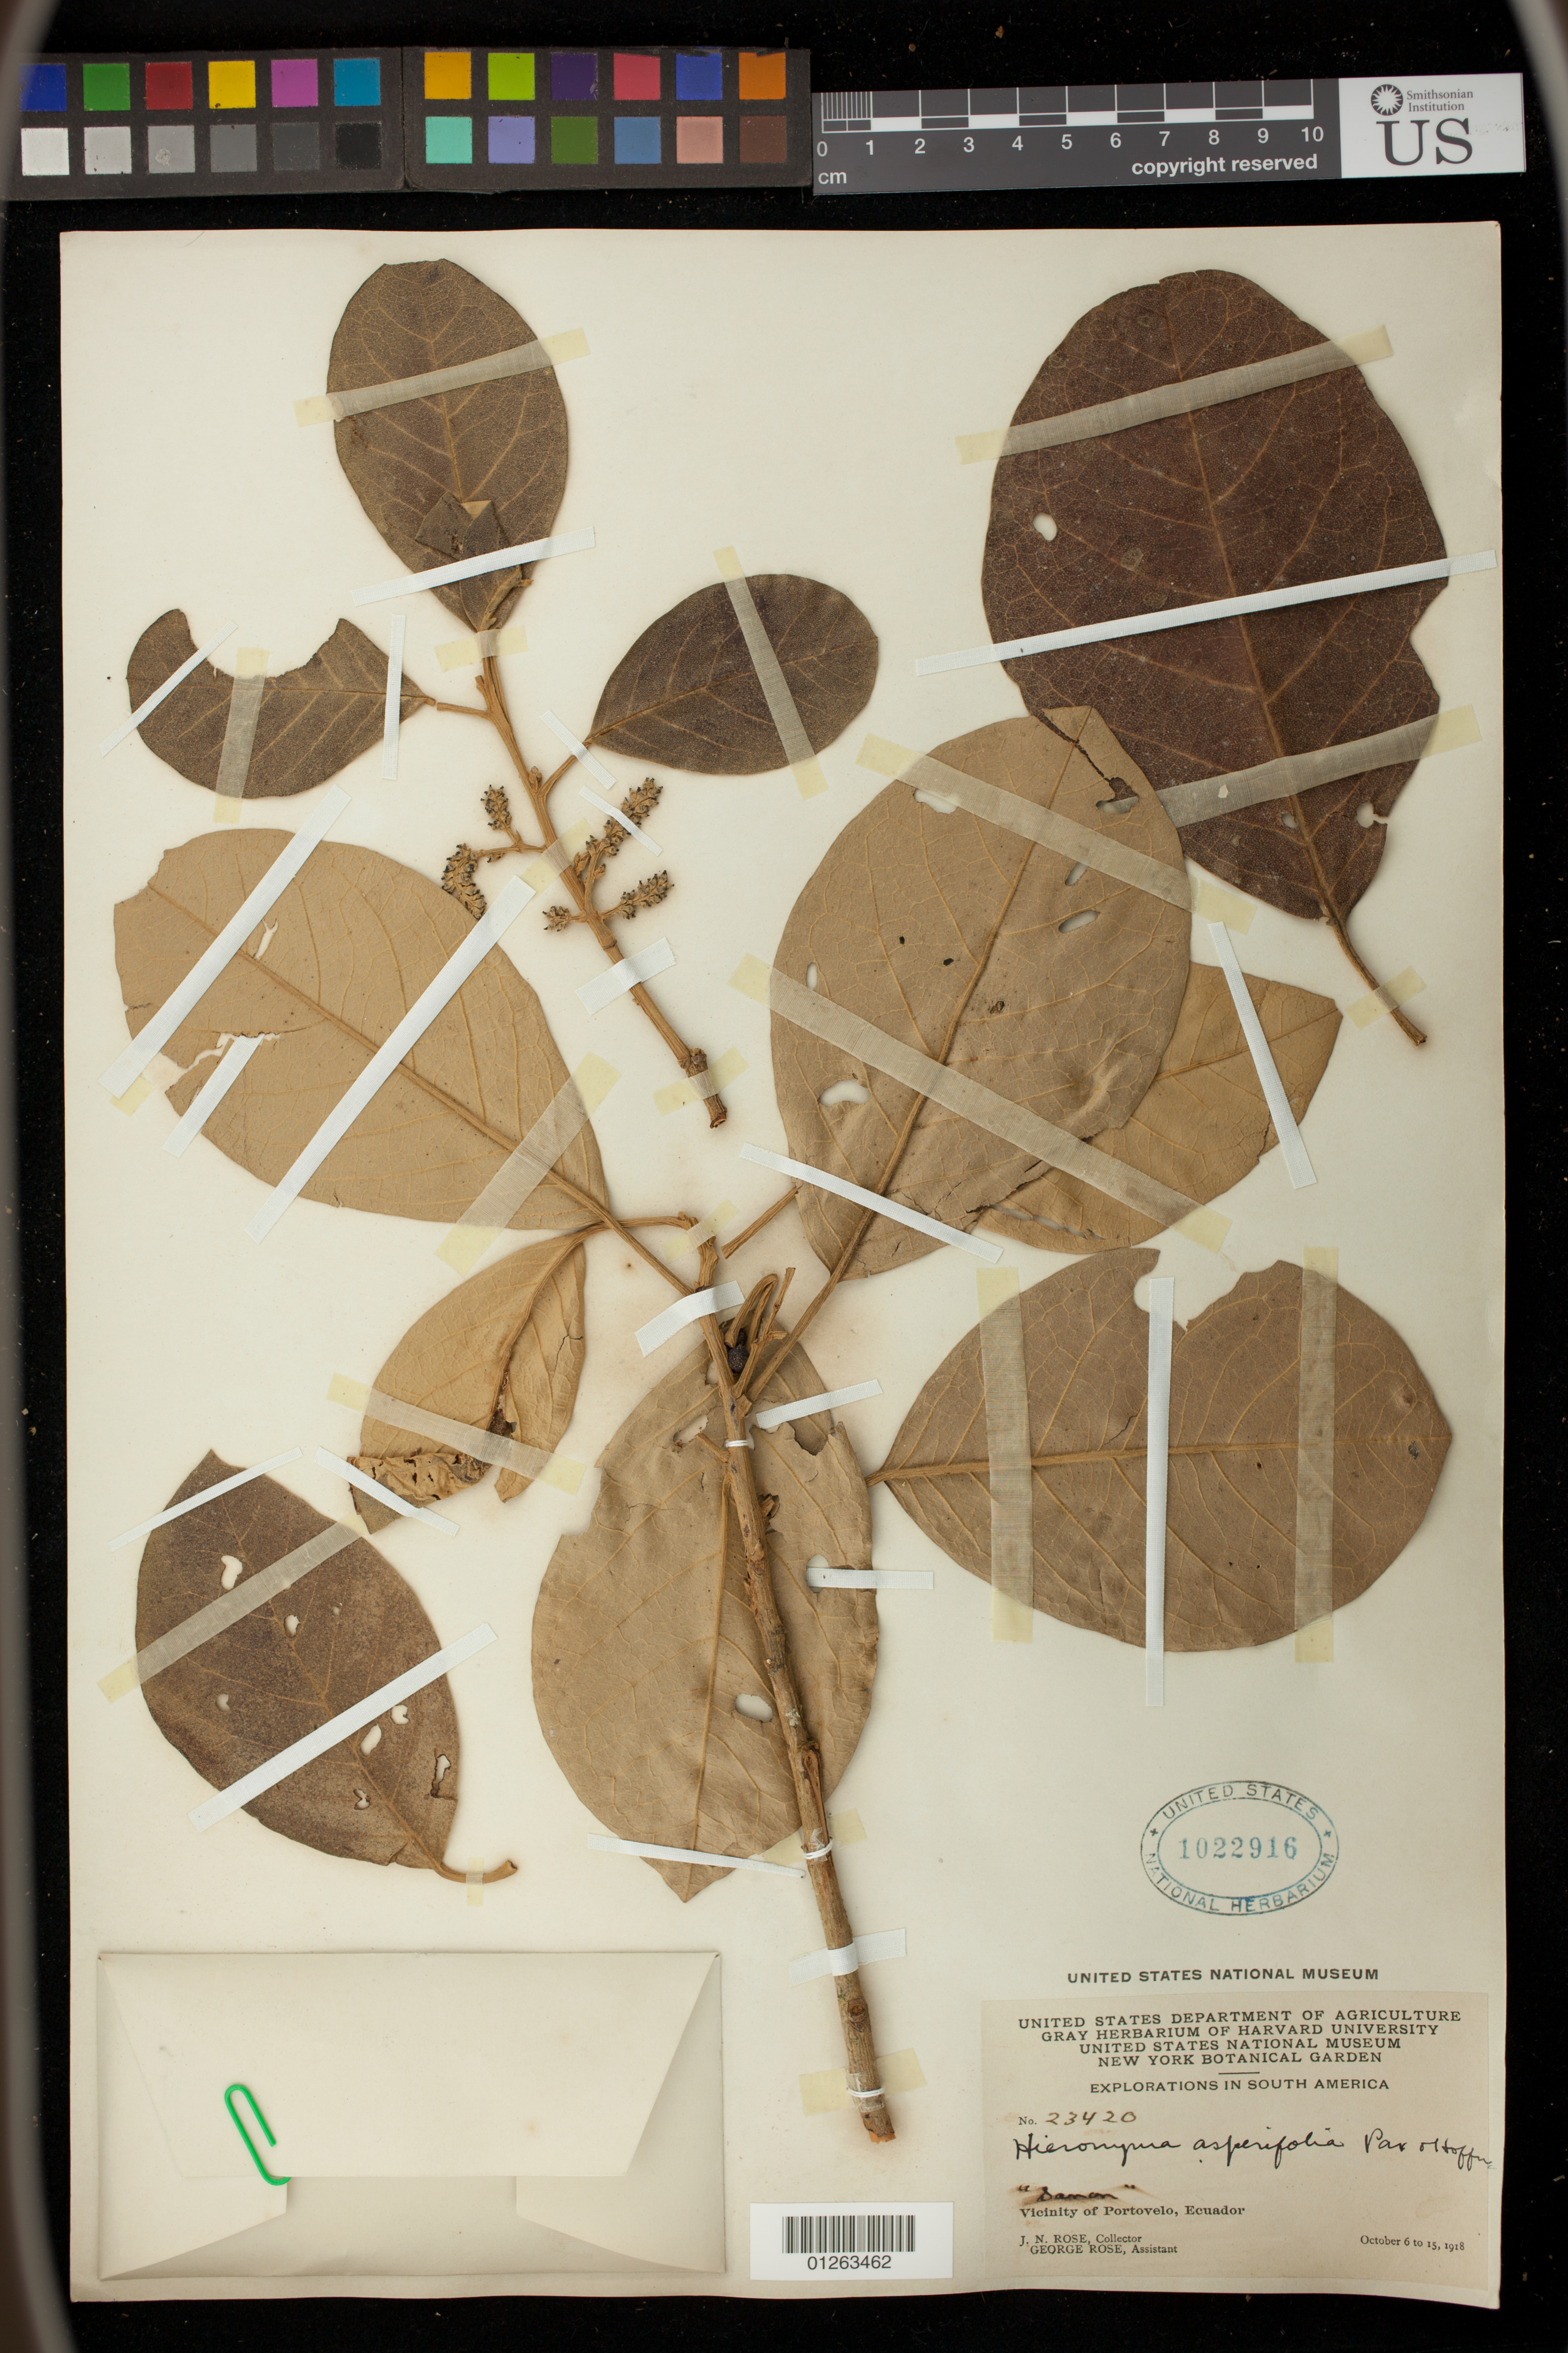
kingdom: Plantae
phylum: Tracheophyta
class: Magnoliopsida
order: Malpighiales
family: Phyllanthaceae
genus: Hieronyma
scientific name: Hieronyma asperifolia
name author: Pax & K. Hoffm.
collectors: J. N. Rose & G. Rose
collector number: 23420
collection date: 1918-10-06/1918-10-15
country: Ecuador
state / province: El Oro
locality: Vicinity of Portovelo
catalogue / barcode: US 1022916